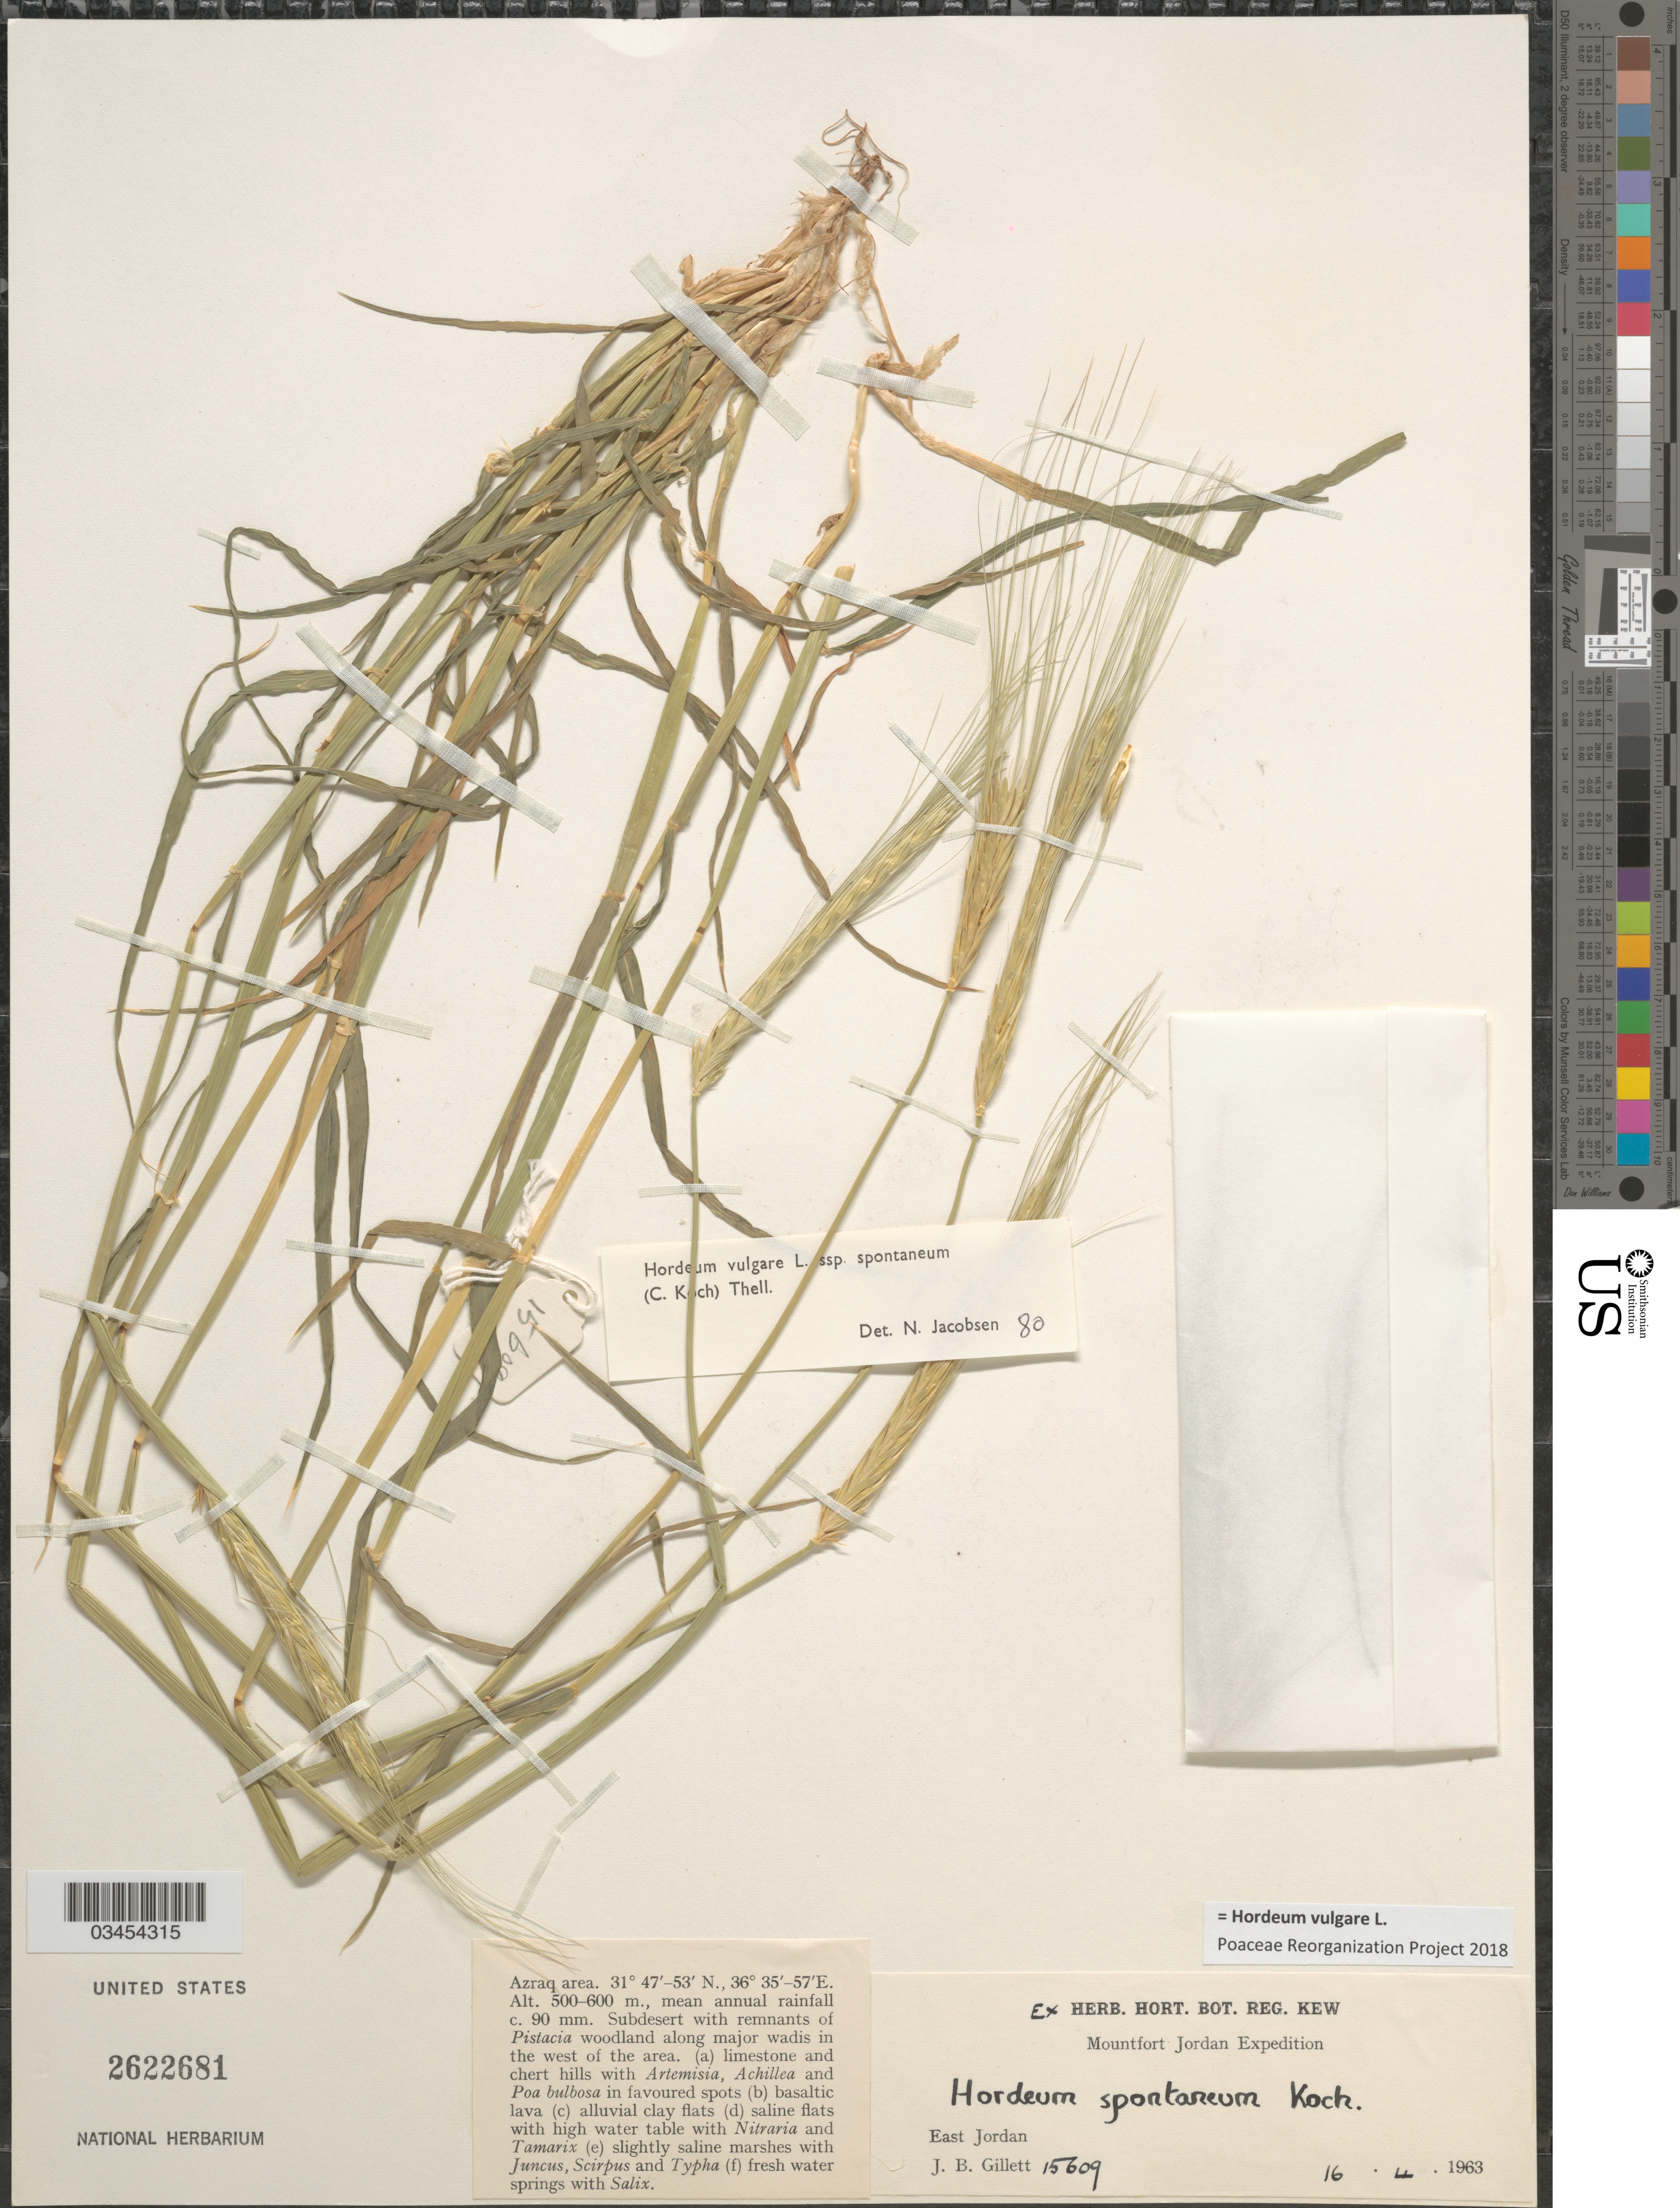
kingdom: Plantae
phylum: Tracheophyta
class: Liliopsida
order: Poales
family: Poaceae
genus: Hordeum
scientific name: Hordeum vulgare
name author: L.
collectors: J. B. Gillett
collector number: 15609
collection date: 1963-04-16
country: Jordan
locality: Azraq area. Mountfort Jordan Expedition. East Jordan.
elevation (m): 500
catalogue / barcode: US 2622681